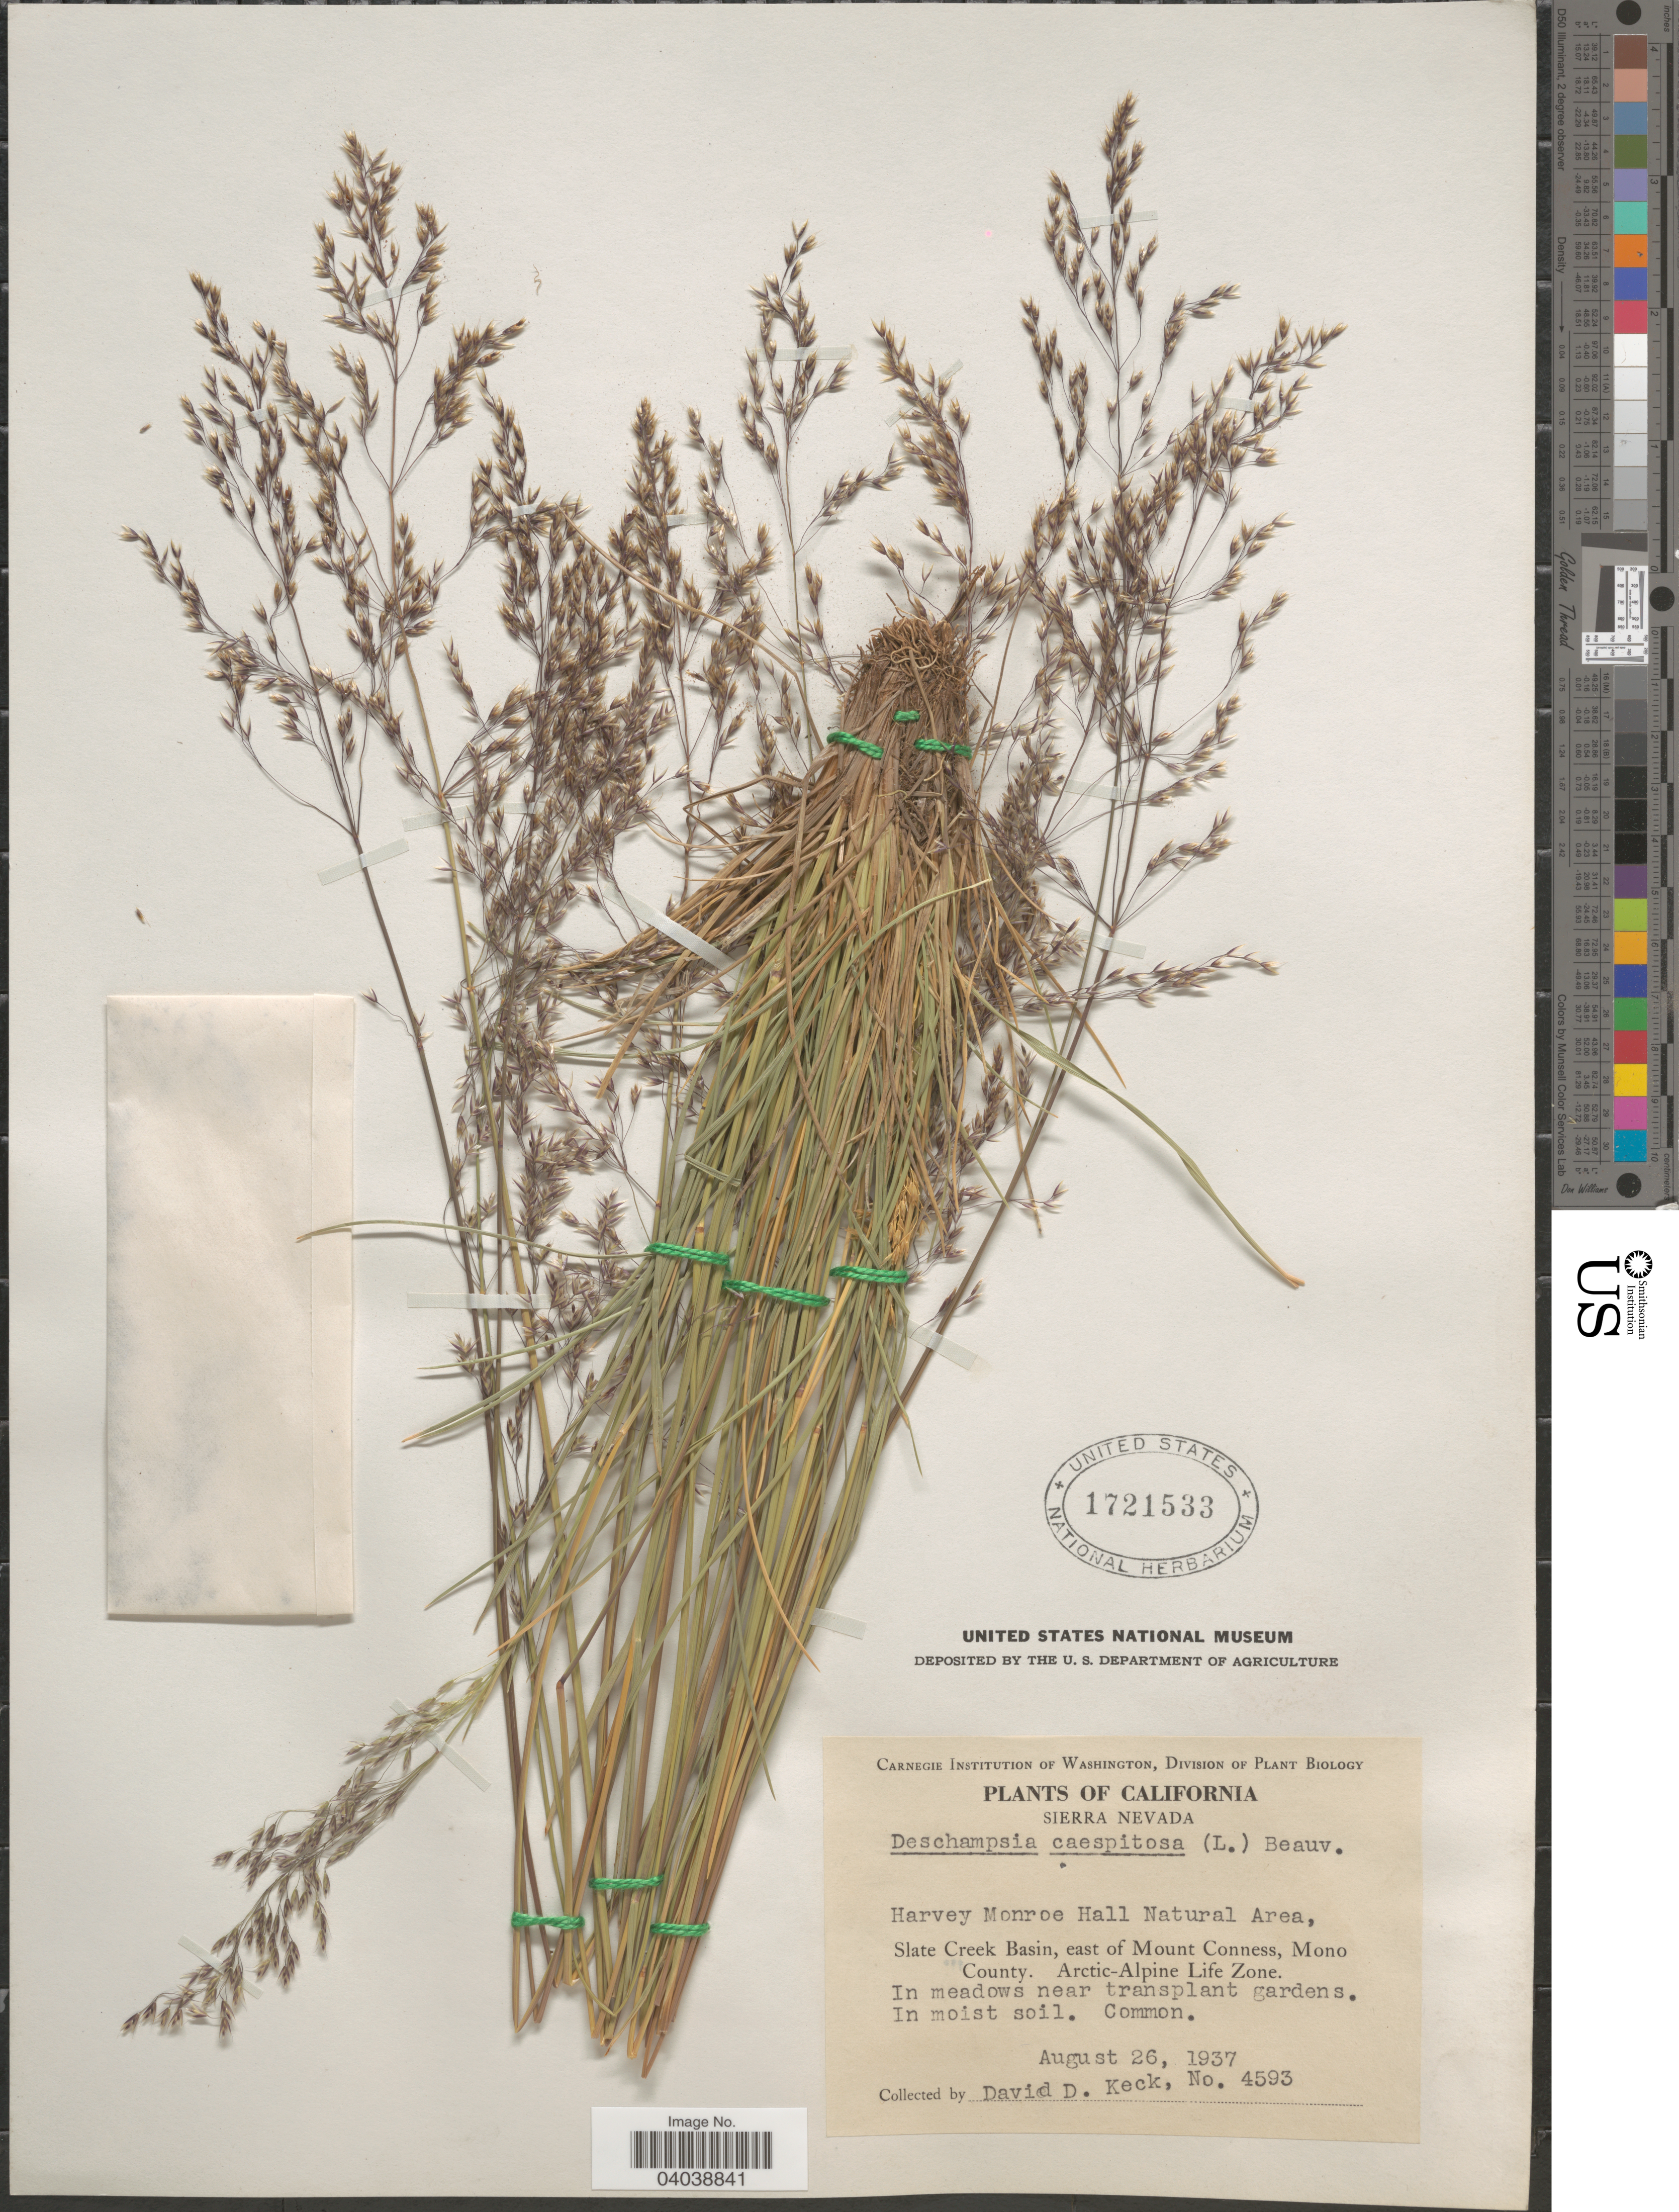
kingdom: Plantae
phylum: Tracheophyta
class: Liliopsida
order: Poales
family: Poaceae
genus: Deschampsia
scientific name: Deschampsia cespitosa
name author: (L.) P. Beauv.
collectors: D. D. Keck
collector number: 4593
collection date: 1937-08-26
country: United States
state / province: California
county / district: Mono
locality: Sierra Nevada. Harvey Monroe Hall Natural Area, Slate Creek Basin, east of Mount Conness, Mono County. Arctic-Alpine Life Zone.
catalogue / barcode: US 1721533